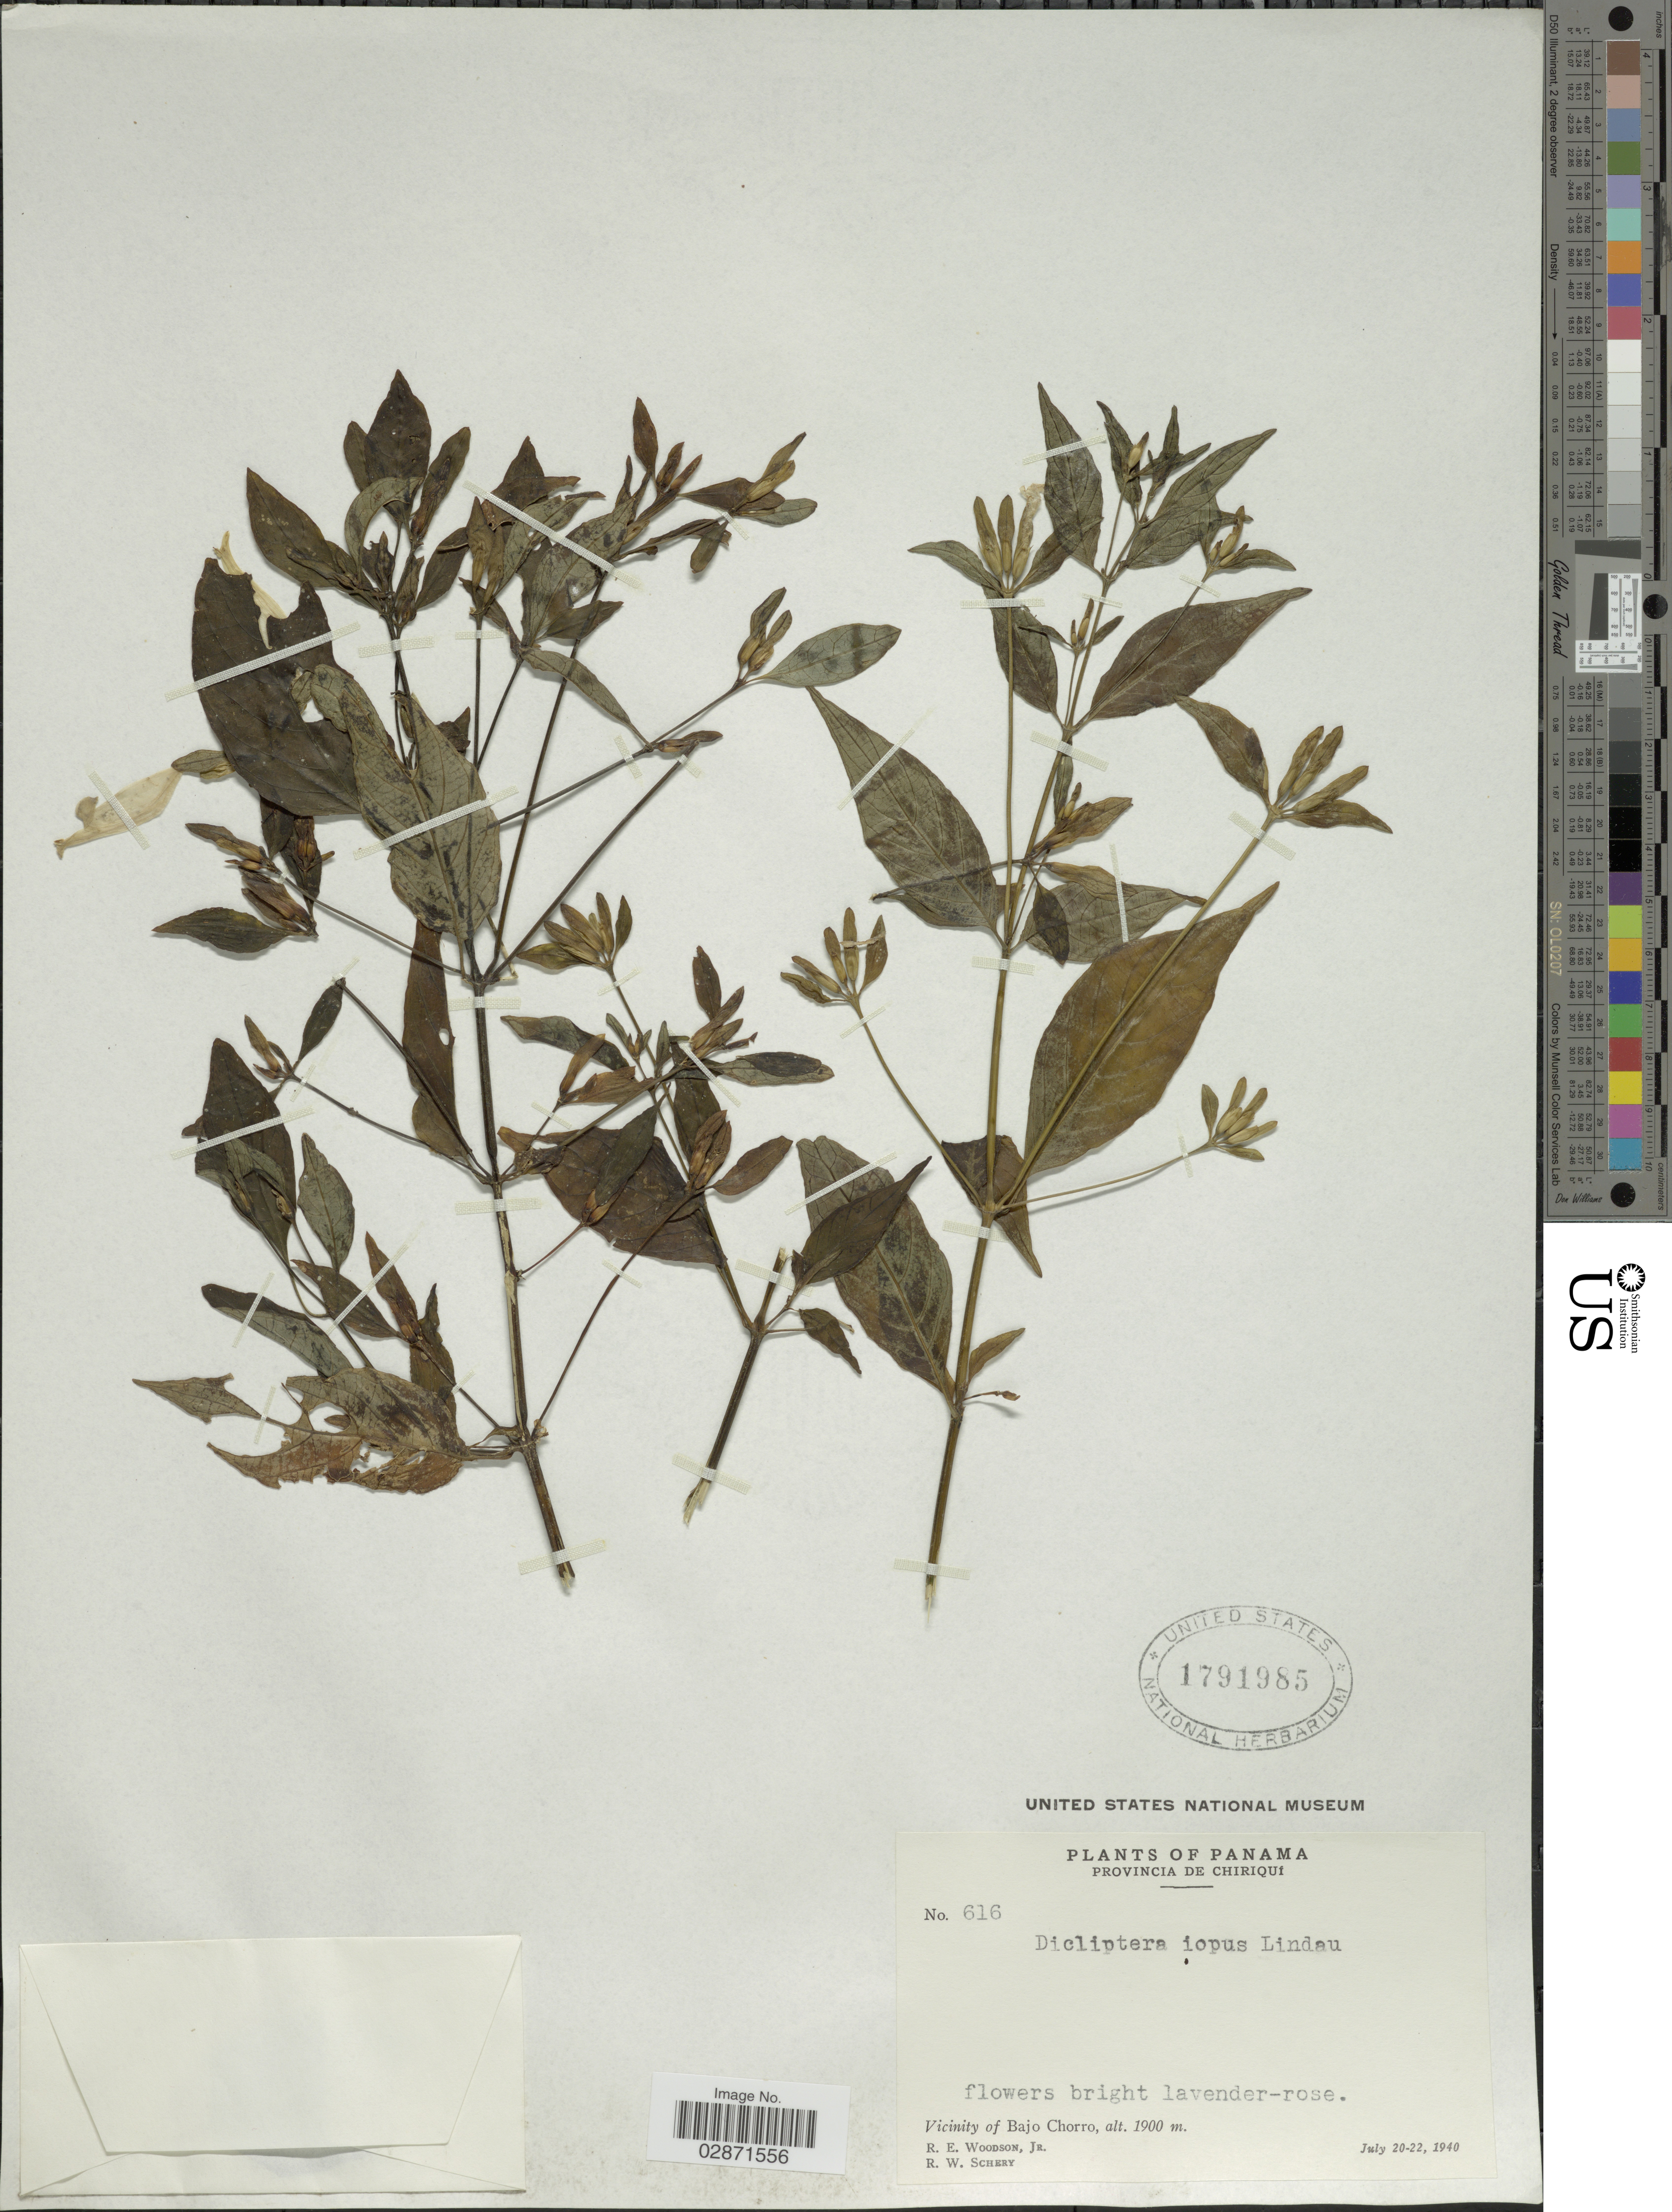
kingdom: Plantae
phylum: Tracheophyta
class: Magnoliopsida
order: Lamiales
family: Acanthaceae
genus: Dicliptera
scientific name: Dicliptera iopus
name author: Lindau in Pittier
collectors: R. E. Woodson & R. W. Schery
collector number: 616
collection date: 1940-07-20/1940-07-22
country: Panama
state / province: Chiriqui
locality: Vicinity of Bajo Chorro.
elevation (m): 1900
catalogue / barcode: US 1791985